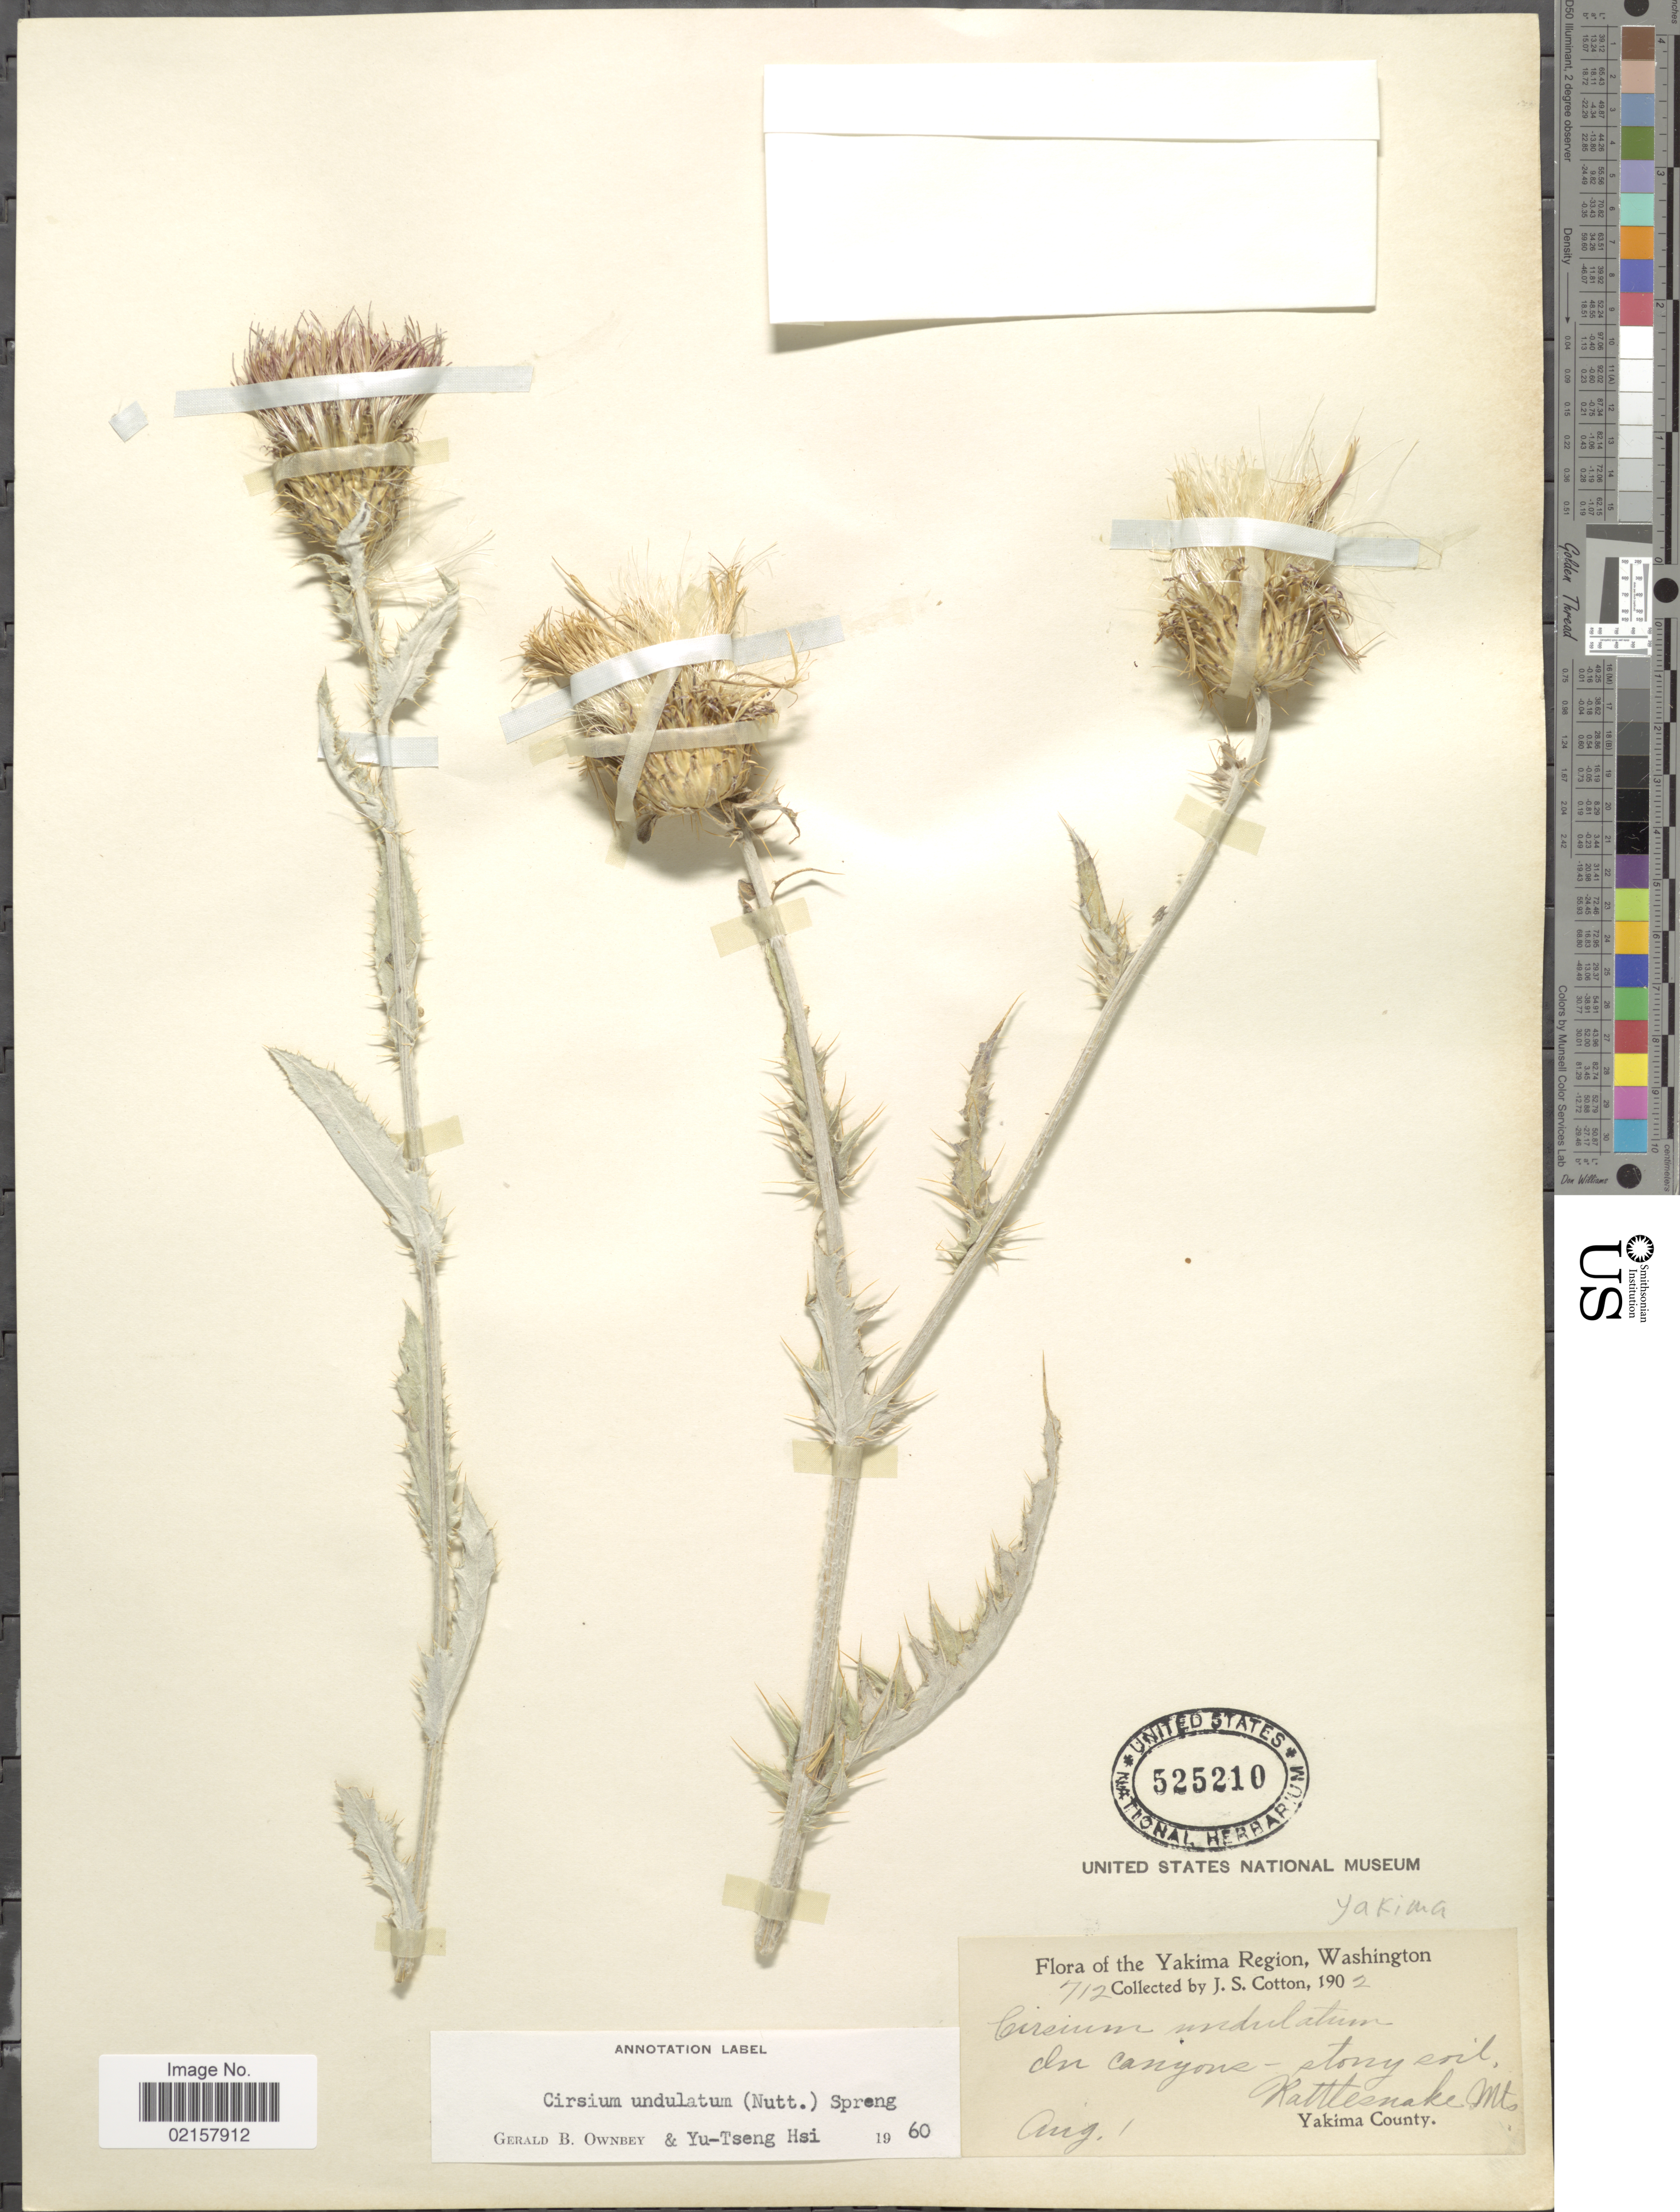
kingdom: Plantae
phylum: Tracheophyta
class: Magnoliopsida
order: Asterales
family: Asteraceae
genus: Cirsium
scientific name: Cirsium undulatum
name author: (Nutt.) Spreng.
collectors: J. S. Cotton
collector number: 712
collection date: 1902-08-01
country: United States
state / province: Washington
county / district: Yakima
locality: Yakima Region, in canyon, Rattlesnake Mts.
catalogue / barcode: US 525210